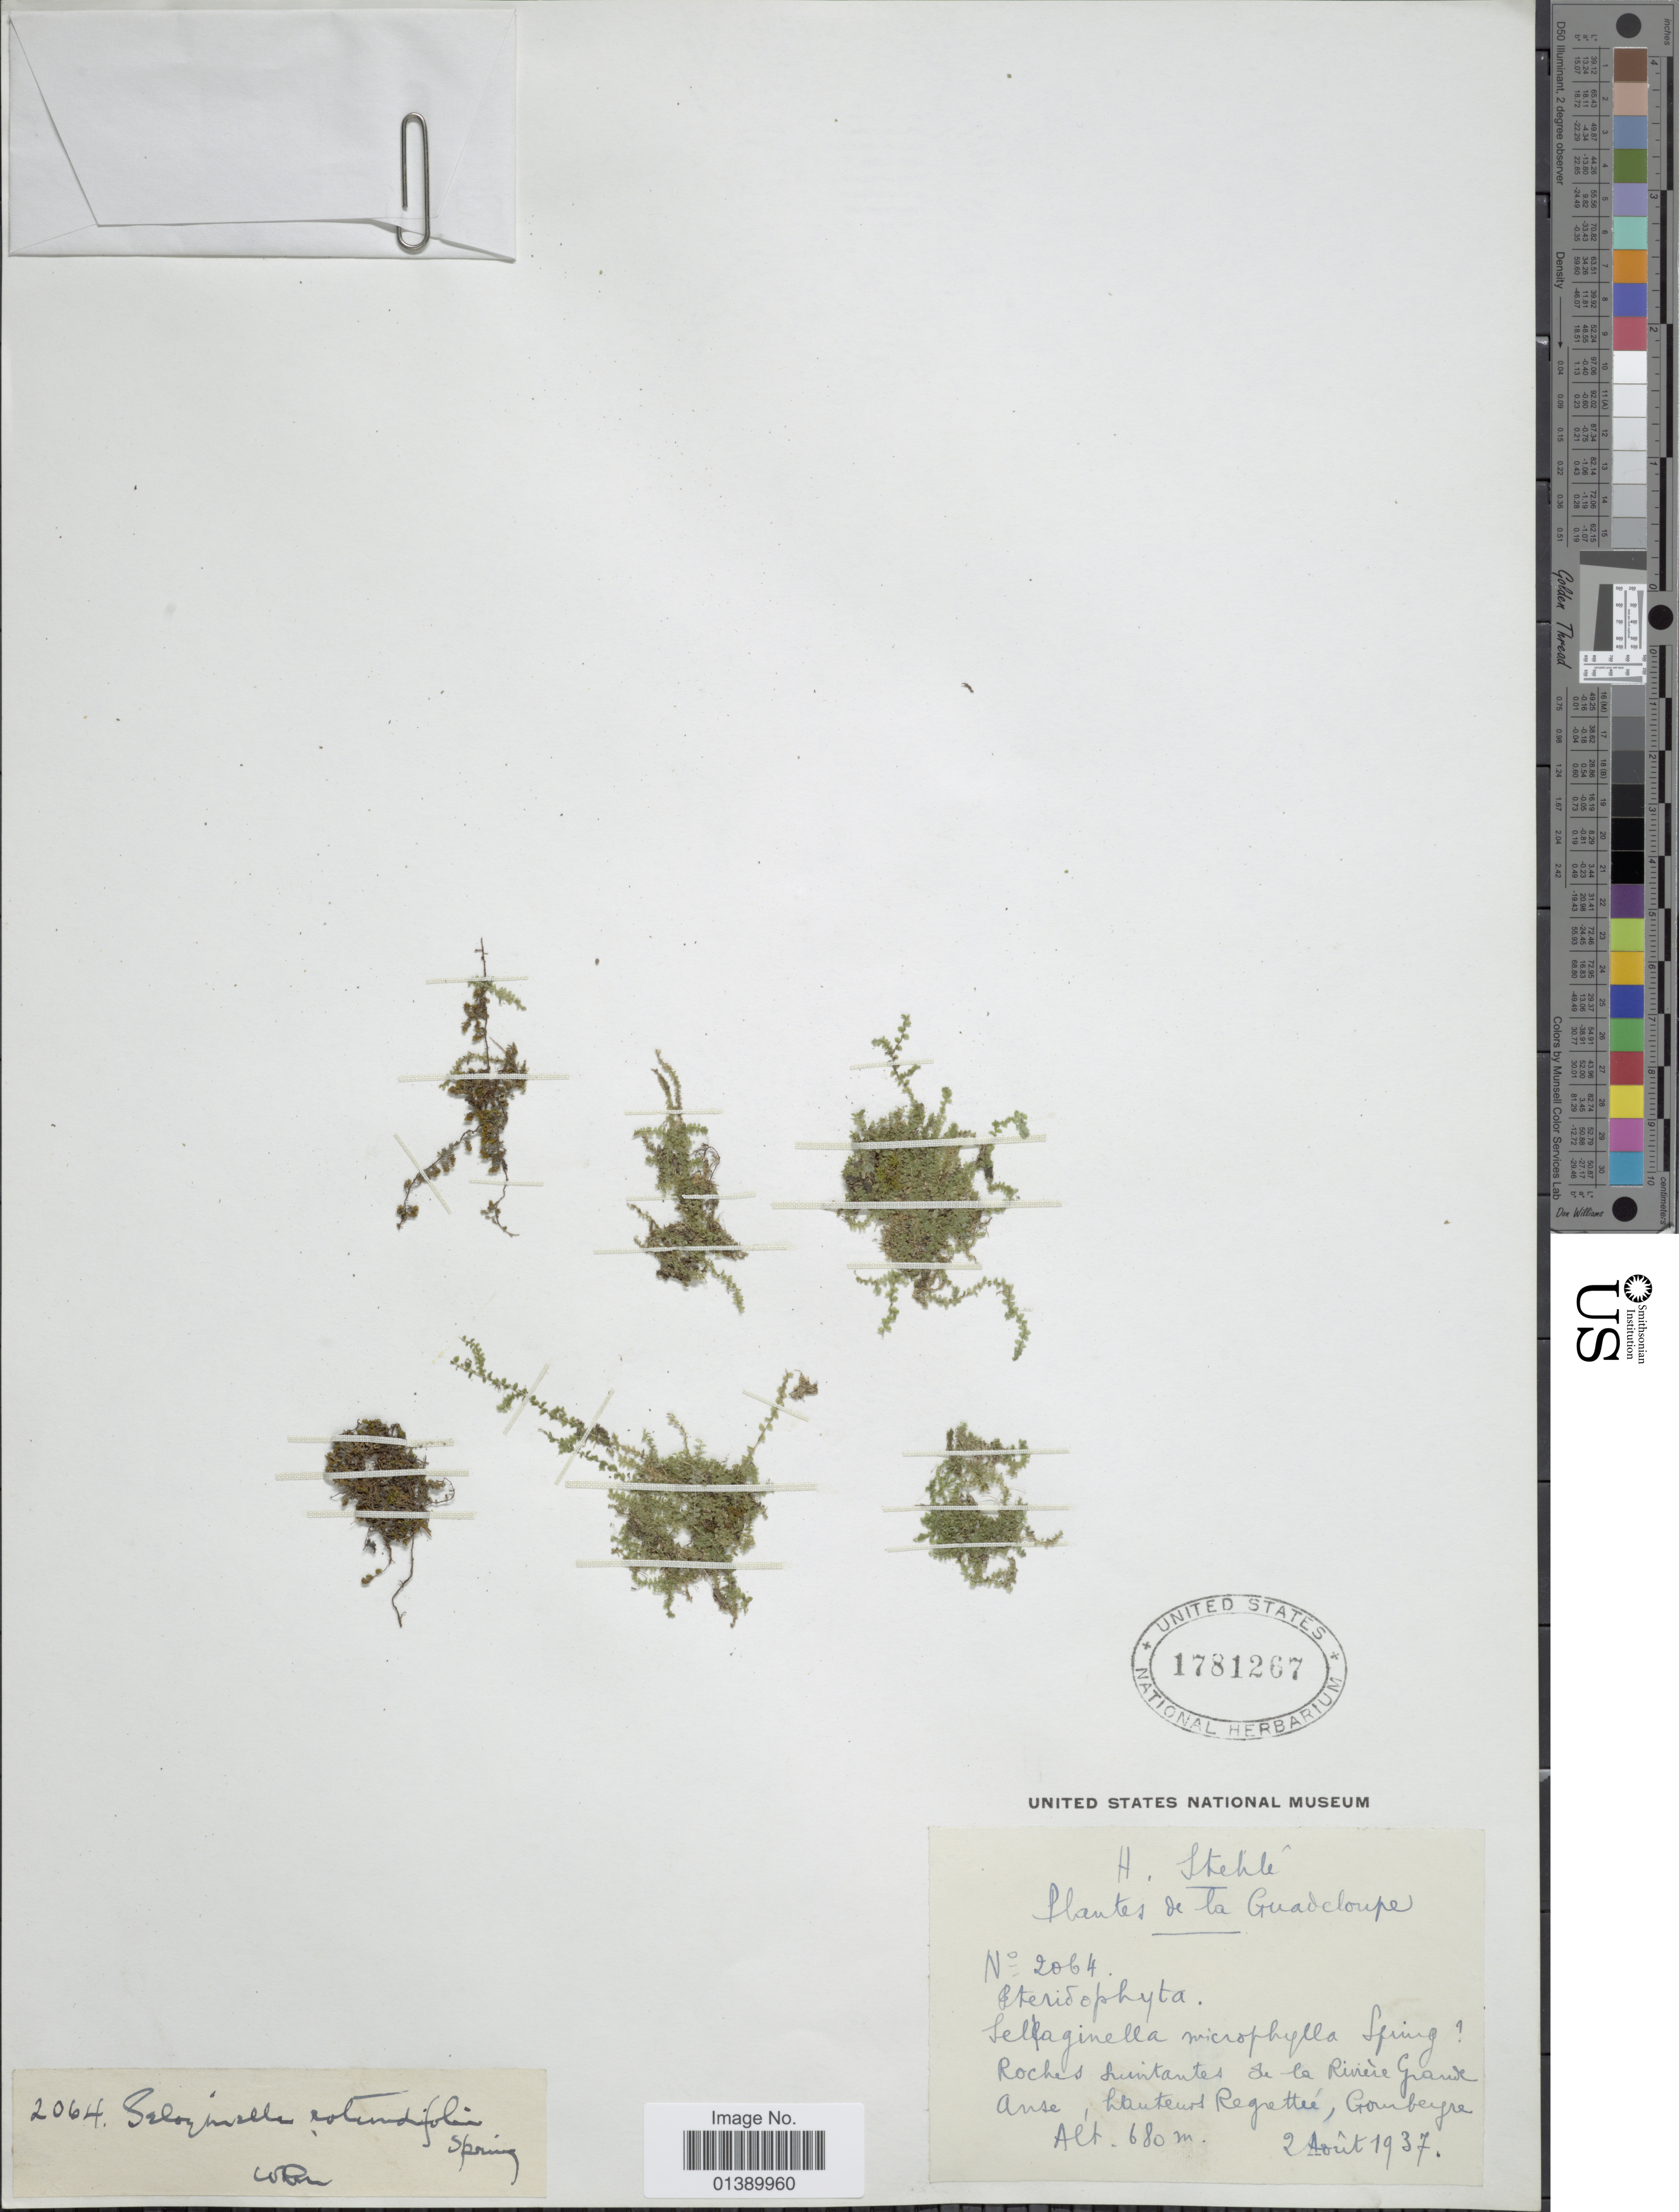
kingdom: Plantae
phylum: Tracheophyta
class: Lycopodiopsida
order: Selaginellales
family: Selaginellaceae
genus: Selaginella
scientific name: Selaginella rotundifolia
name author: Spring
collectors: H. Stehlé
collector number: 2064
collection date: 1937-08-02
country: Guadeloupe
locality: Roches suintantes de la Rivière Grande Anse, hauteurs regretteé, Gourbeyre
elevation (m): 680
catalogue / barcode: US 1781267